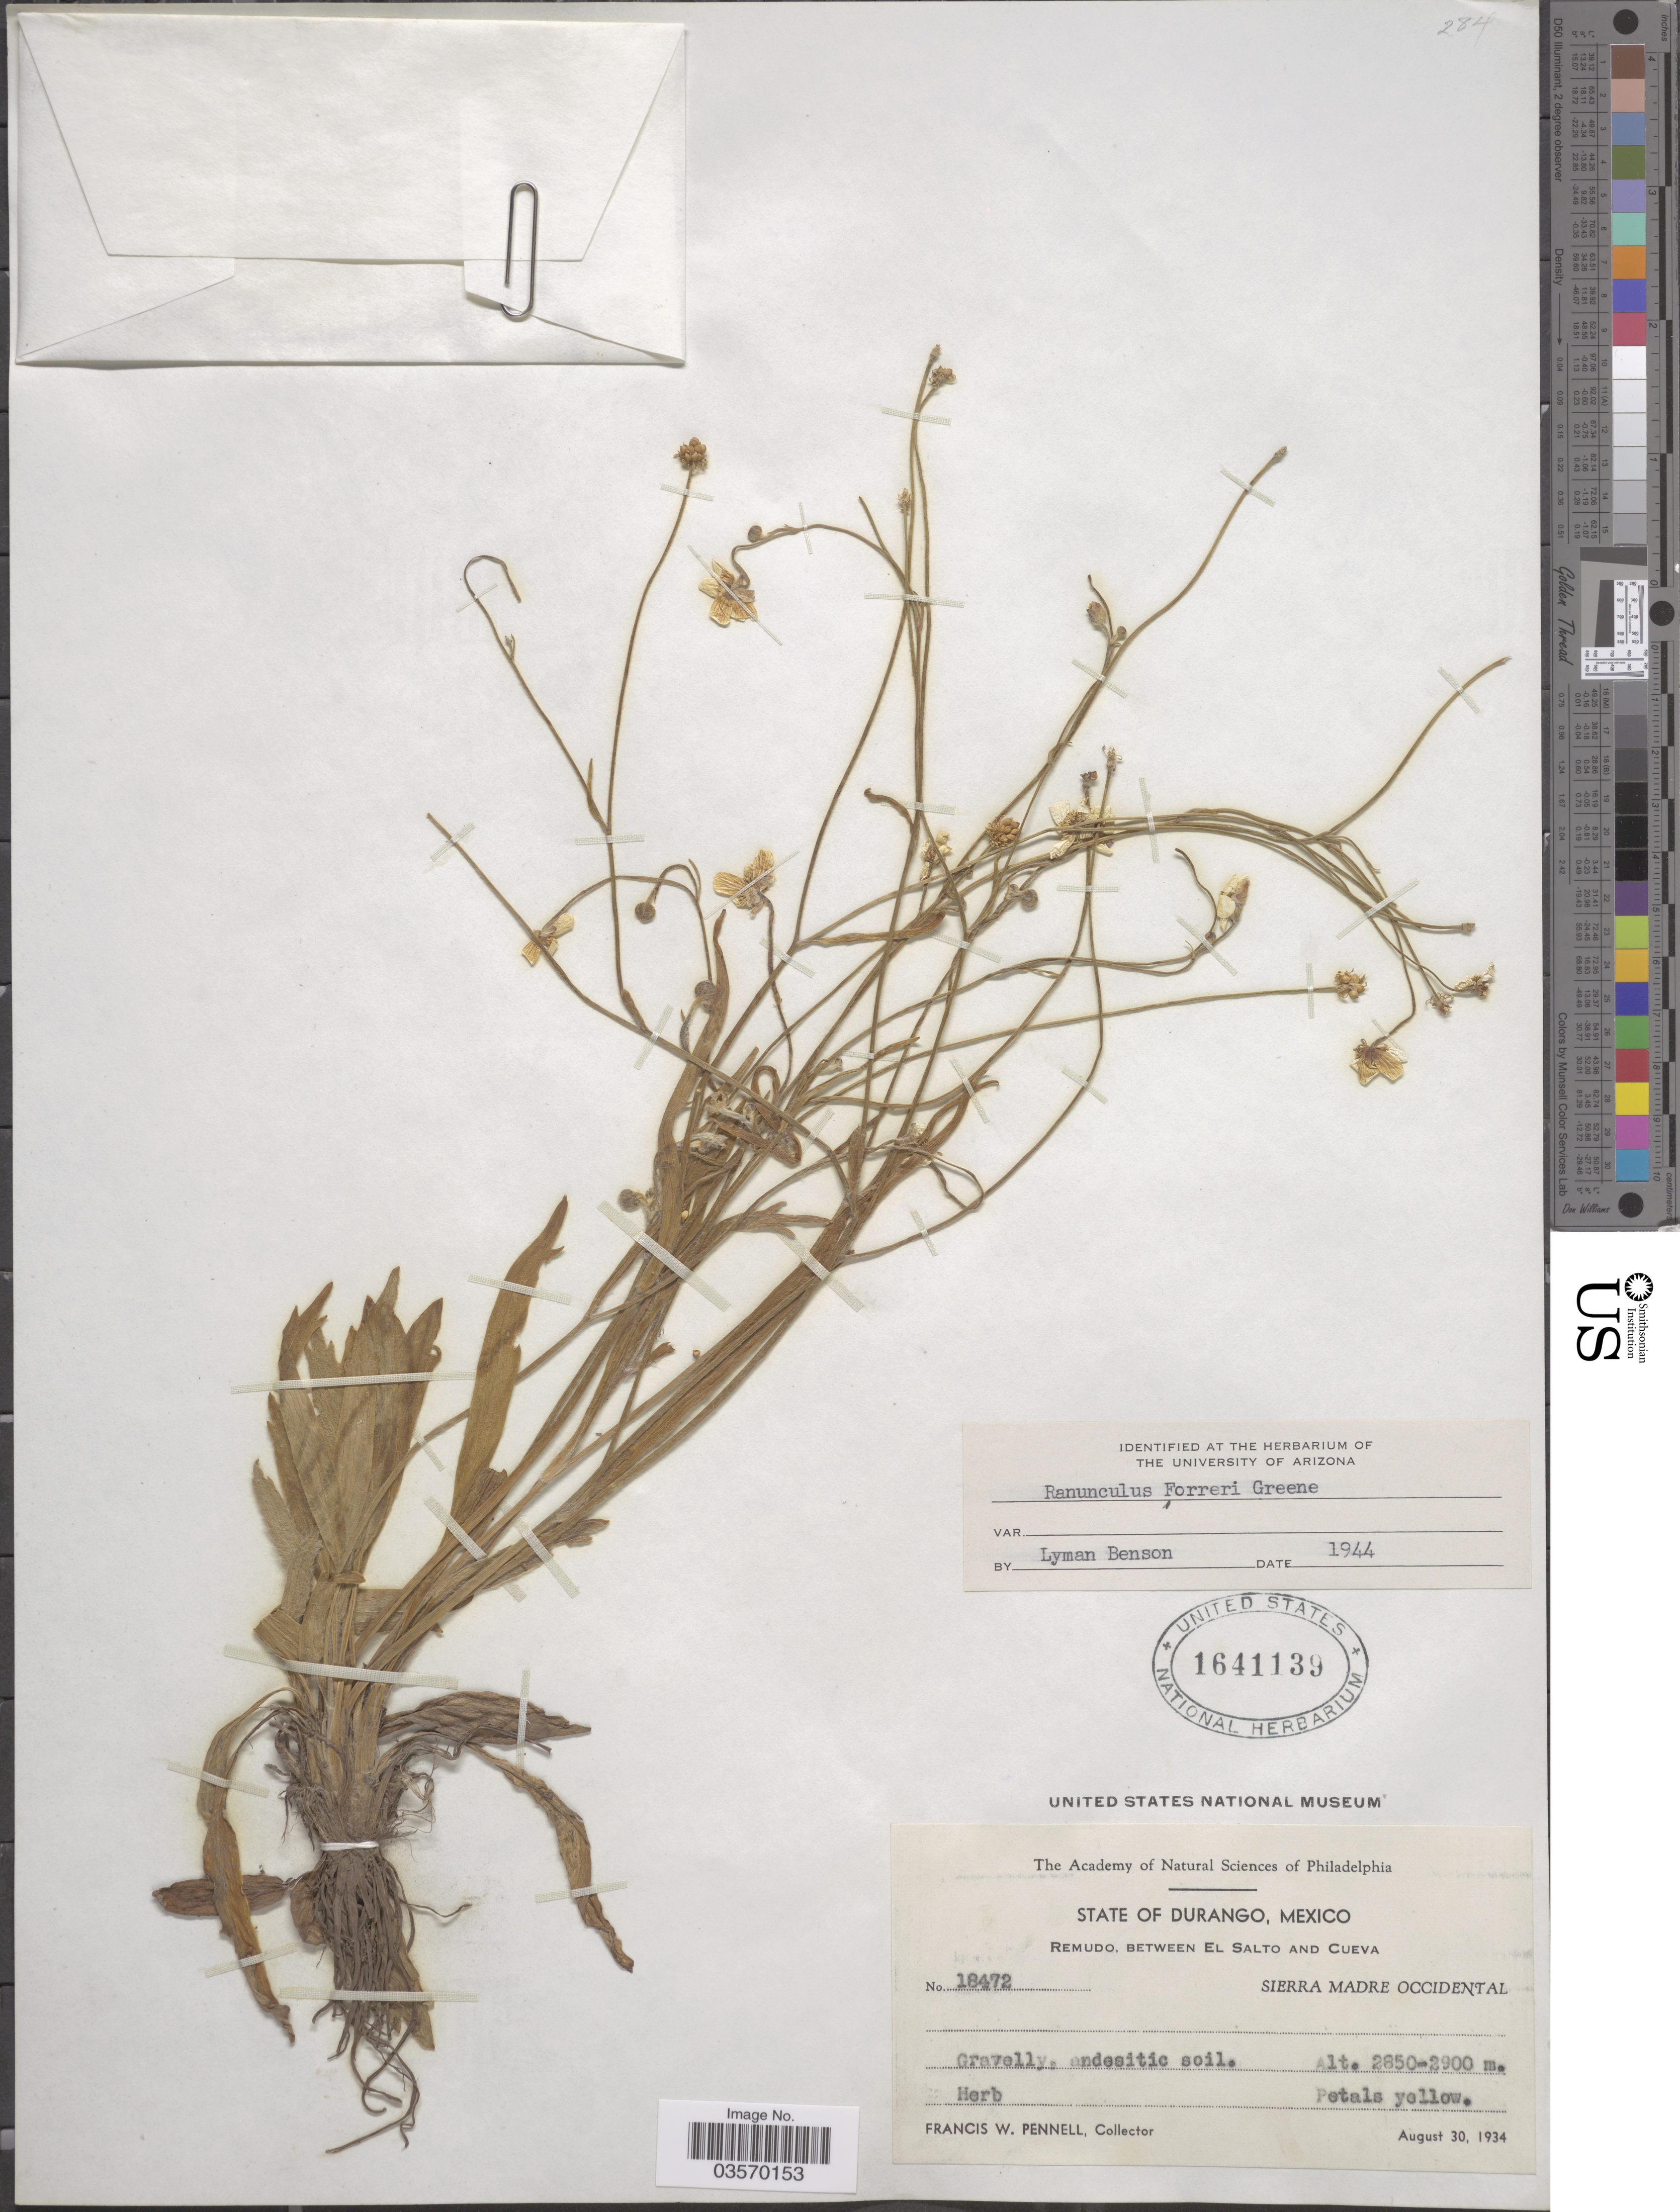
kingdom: Plantae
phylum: Tracheophyta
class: Magnoliopsida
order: Ranunculales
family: Ranunculaceae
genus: Ranunculus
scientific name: Ranunculus forreri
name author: Greene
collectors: F. W. Pennell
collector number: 18472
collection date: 1934-08-30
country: Mexico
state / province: Durango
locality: Remudo, Between El Salto and Cueva. Sierra Madre Occidental.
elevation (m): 2850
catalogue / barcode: US 1641139